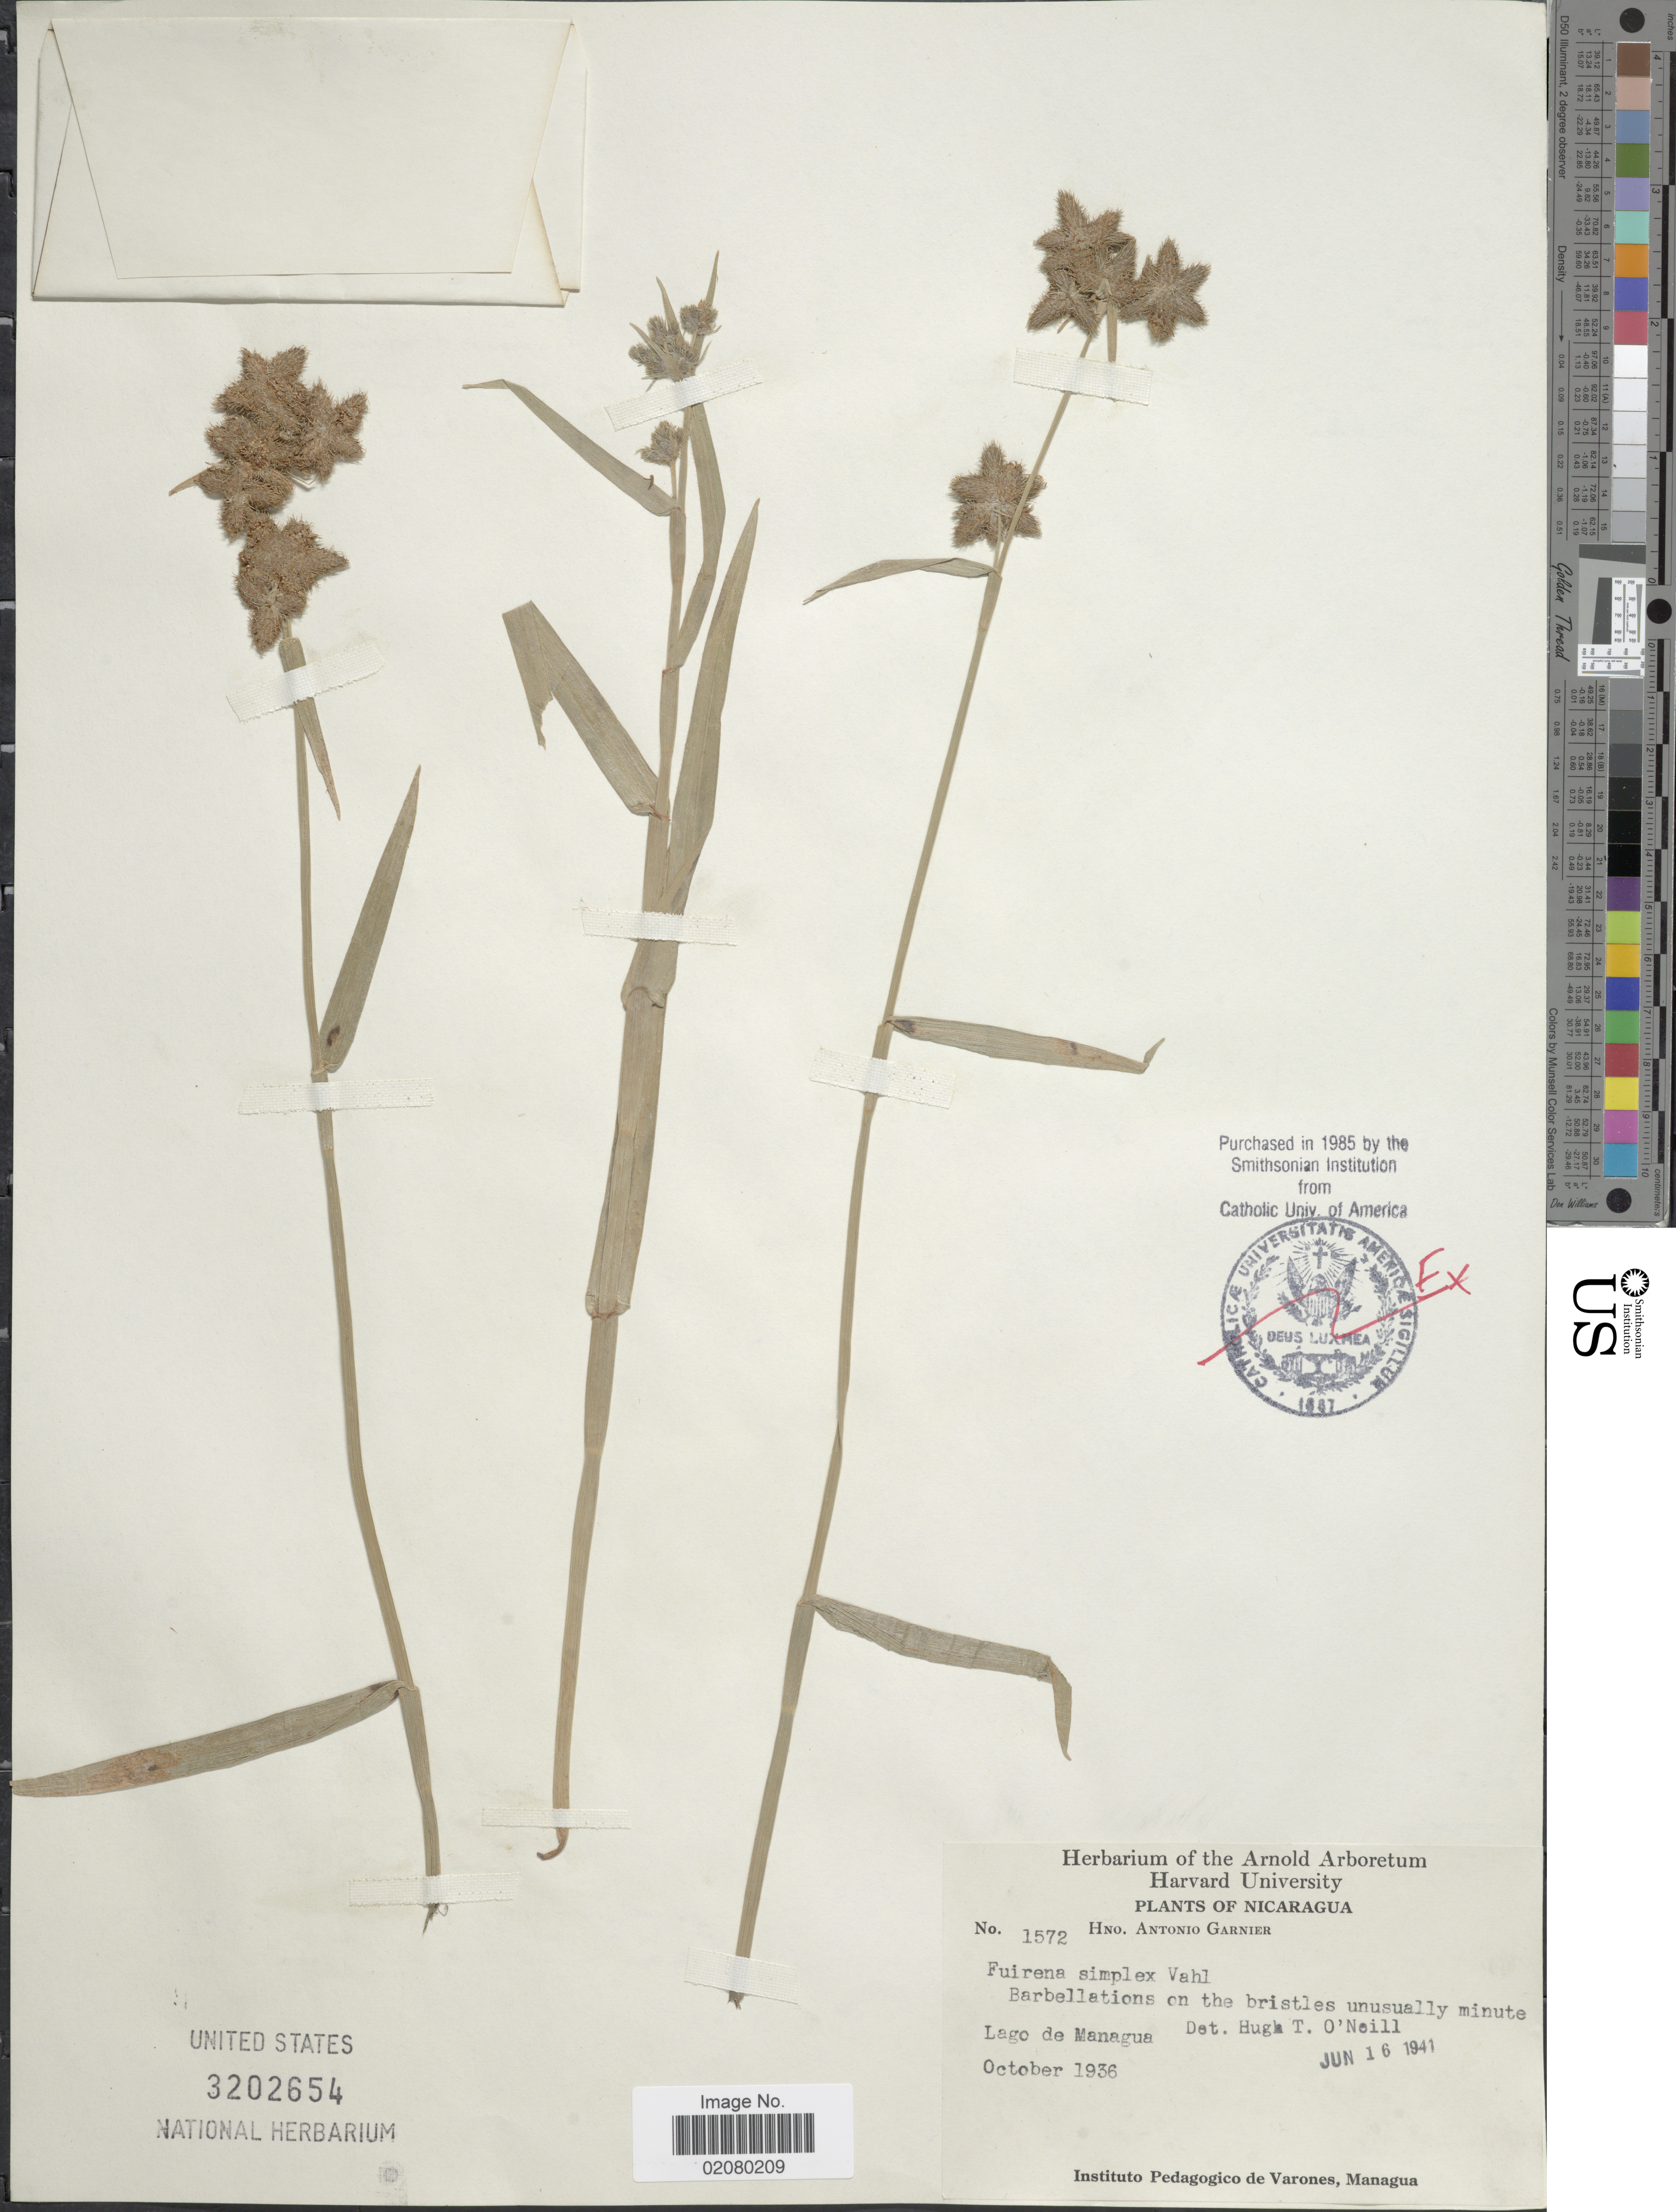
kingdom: Plantae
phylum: Tracheophyta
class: Liliopsida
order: Poales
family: Cyperaceae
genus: Fuirena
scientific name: Fuirena simplex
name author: Vahl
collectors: Bro. A. Garnier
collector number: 1572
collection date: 1936-10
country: Nicaragua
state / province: Managua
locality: Lago de Managua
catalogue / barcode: US 3202654